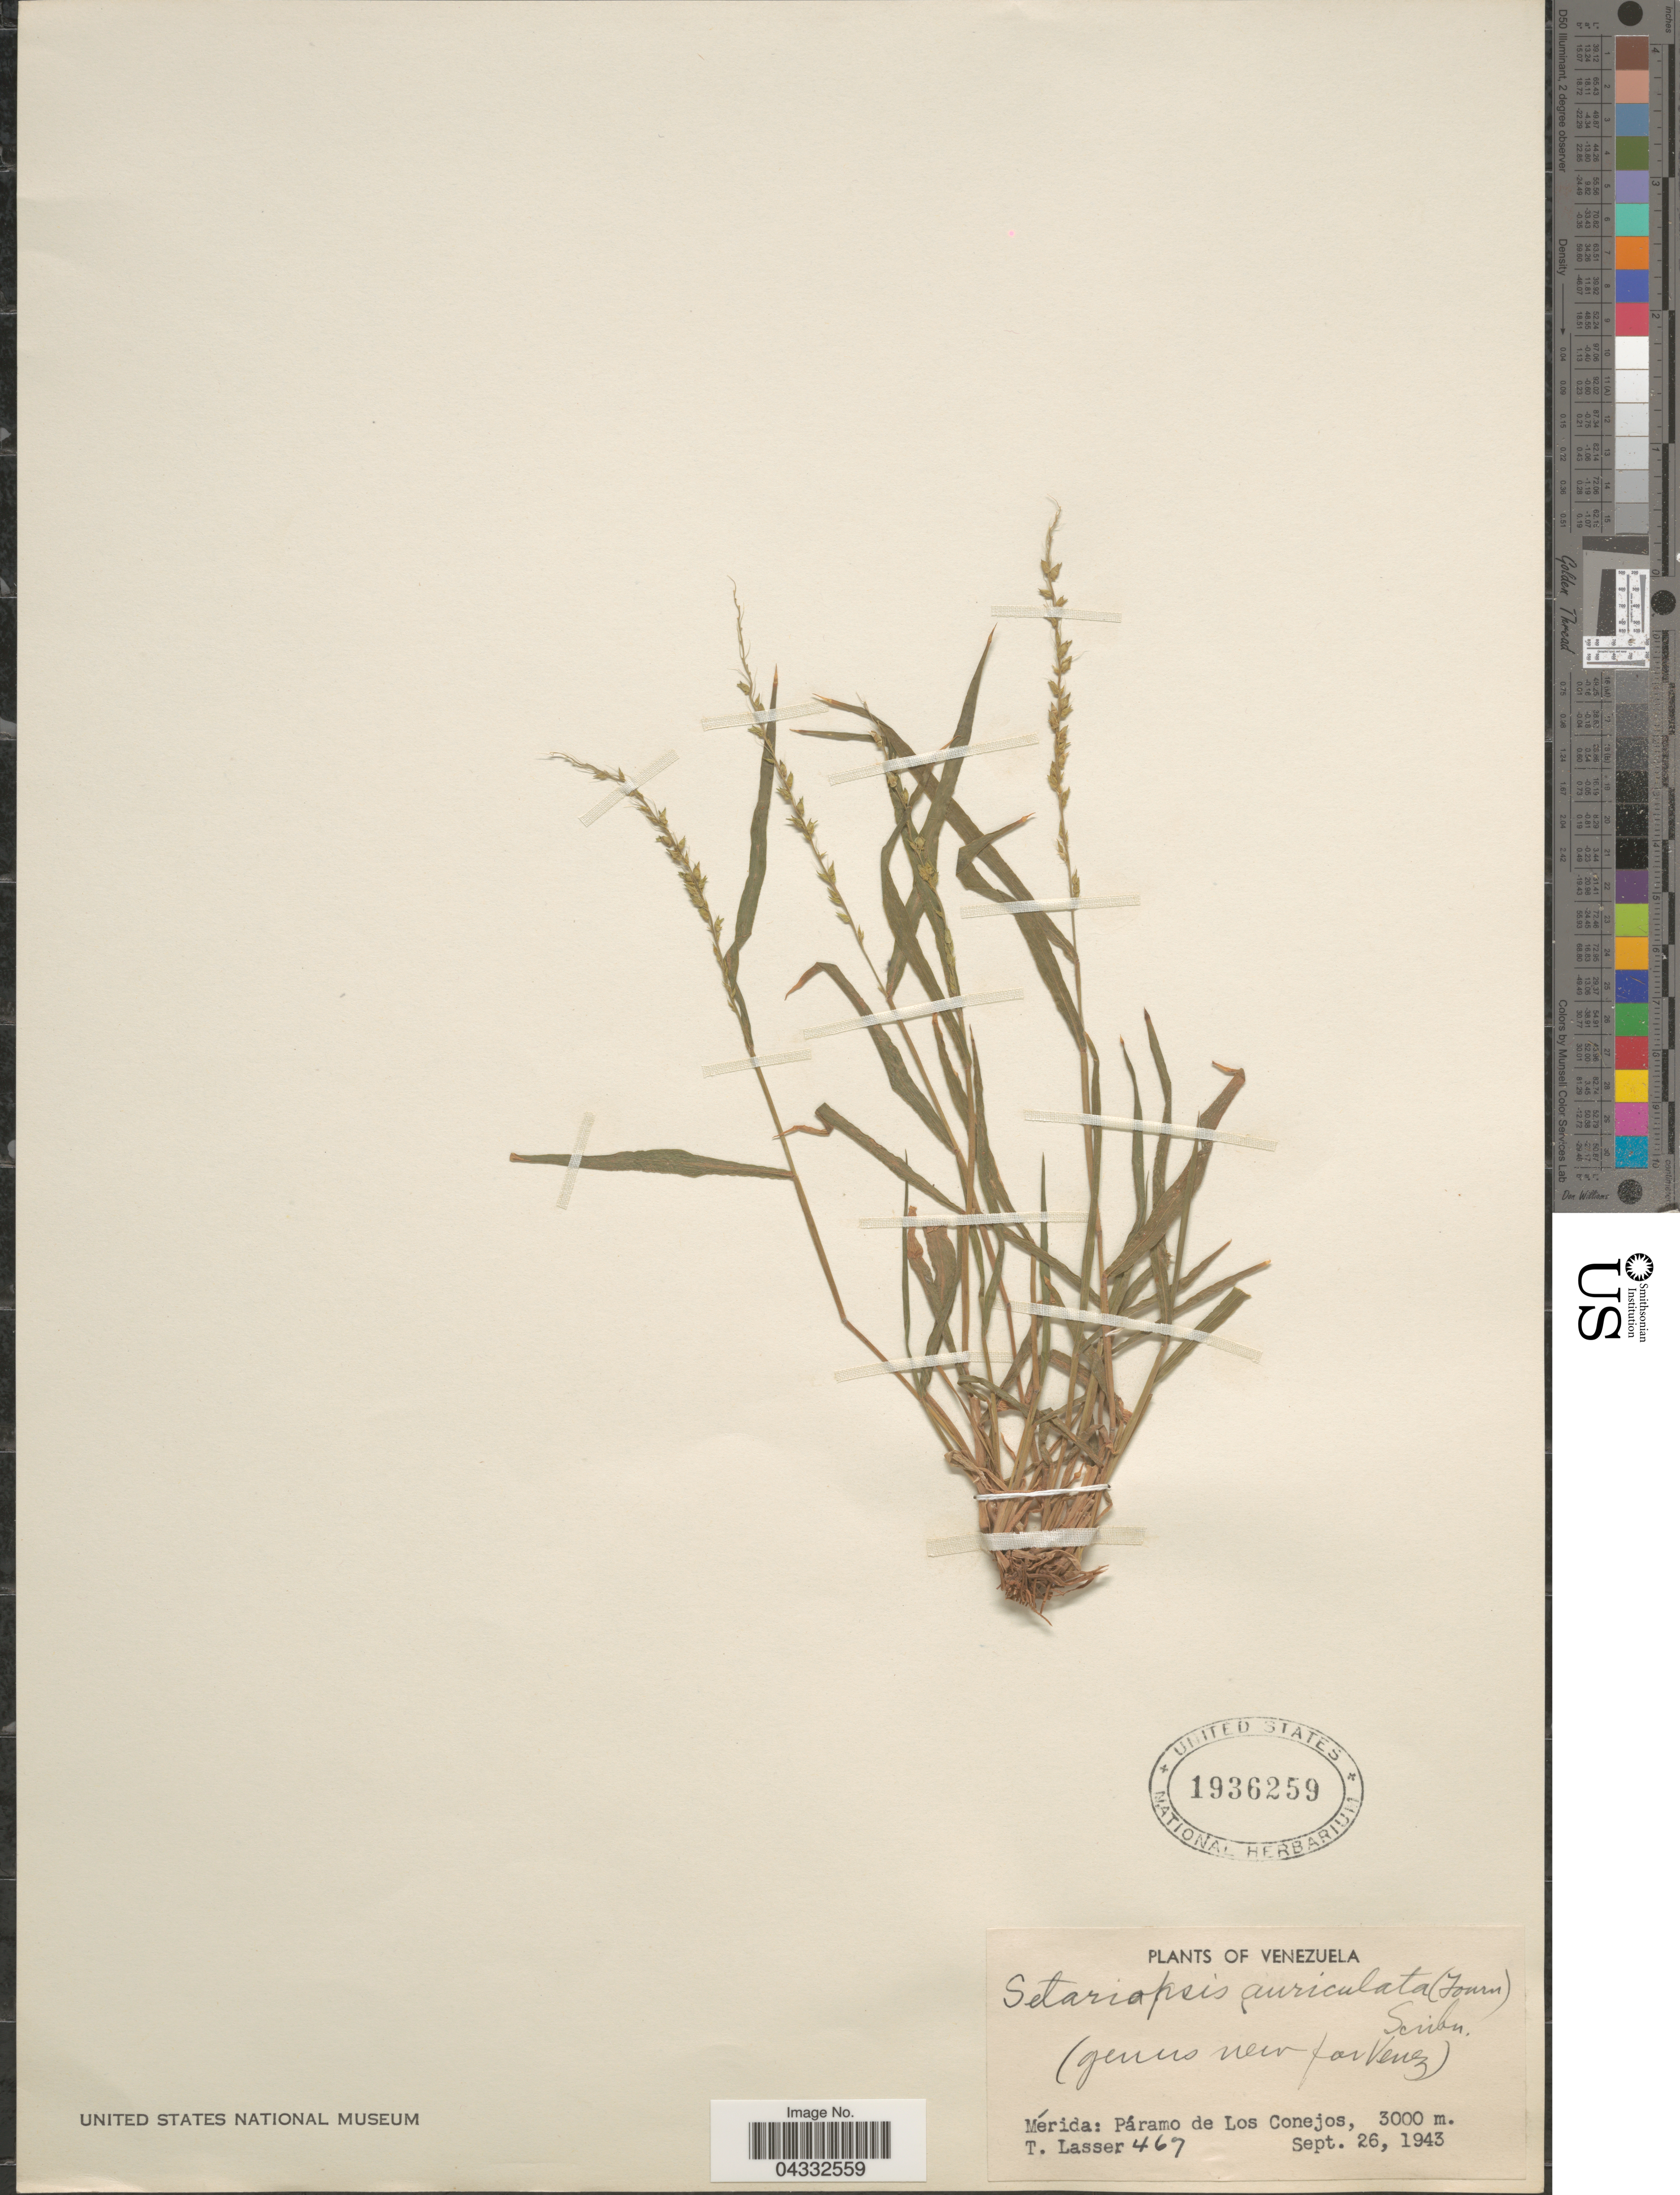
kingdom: Plantae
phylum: Tracheophyta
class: Liliopsida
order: Poales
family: Poaceae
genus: Setariopsis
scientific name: Setariopsis auriculata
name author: (E. Fourn.) Scribn.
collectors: T. Lasser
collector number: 467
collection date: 1943-09-26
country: Venezuela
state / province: Merida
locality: Páramo de Los Conejos.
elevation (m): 3000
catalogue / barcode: US 1936259